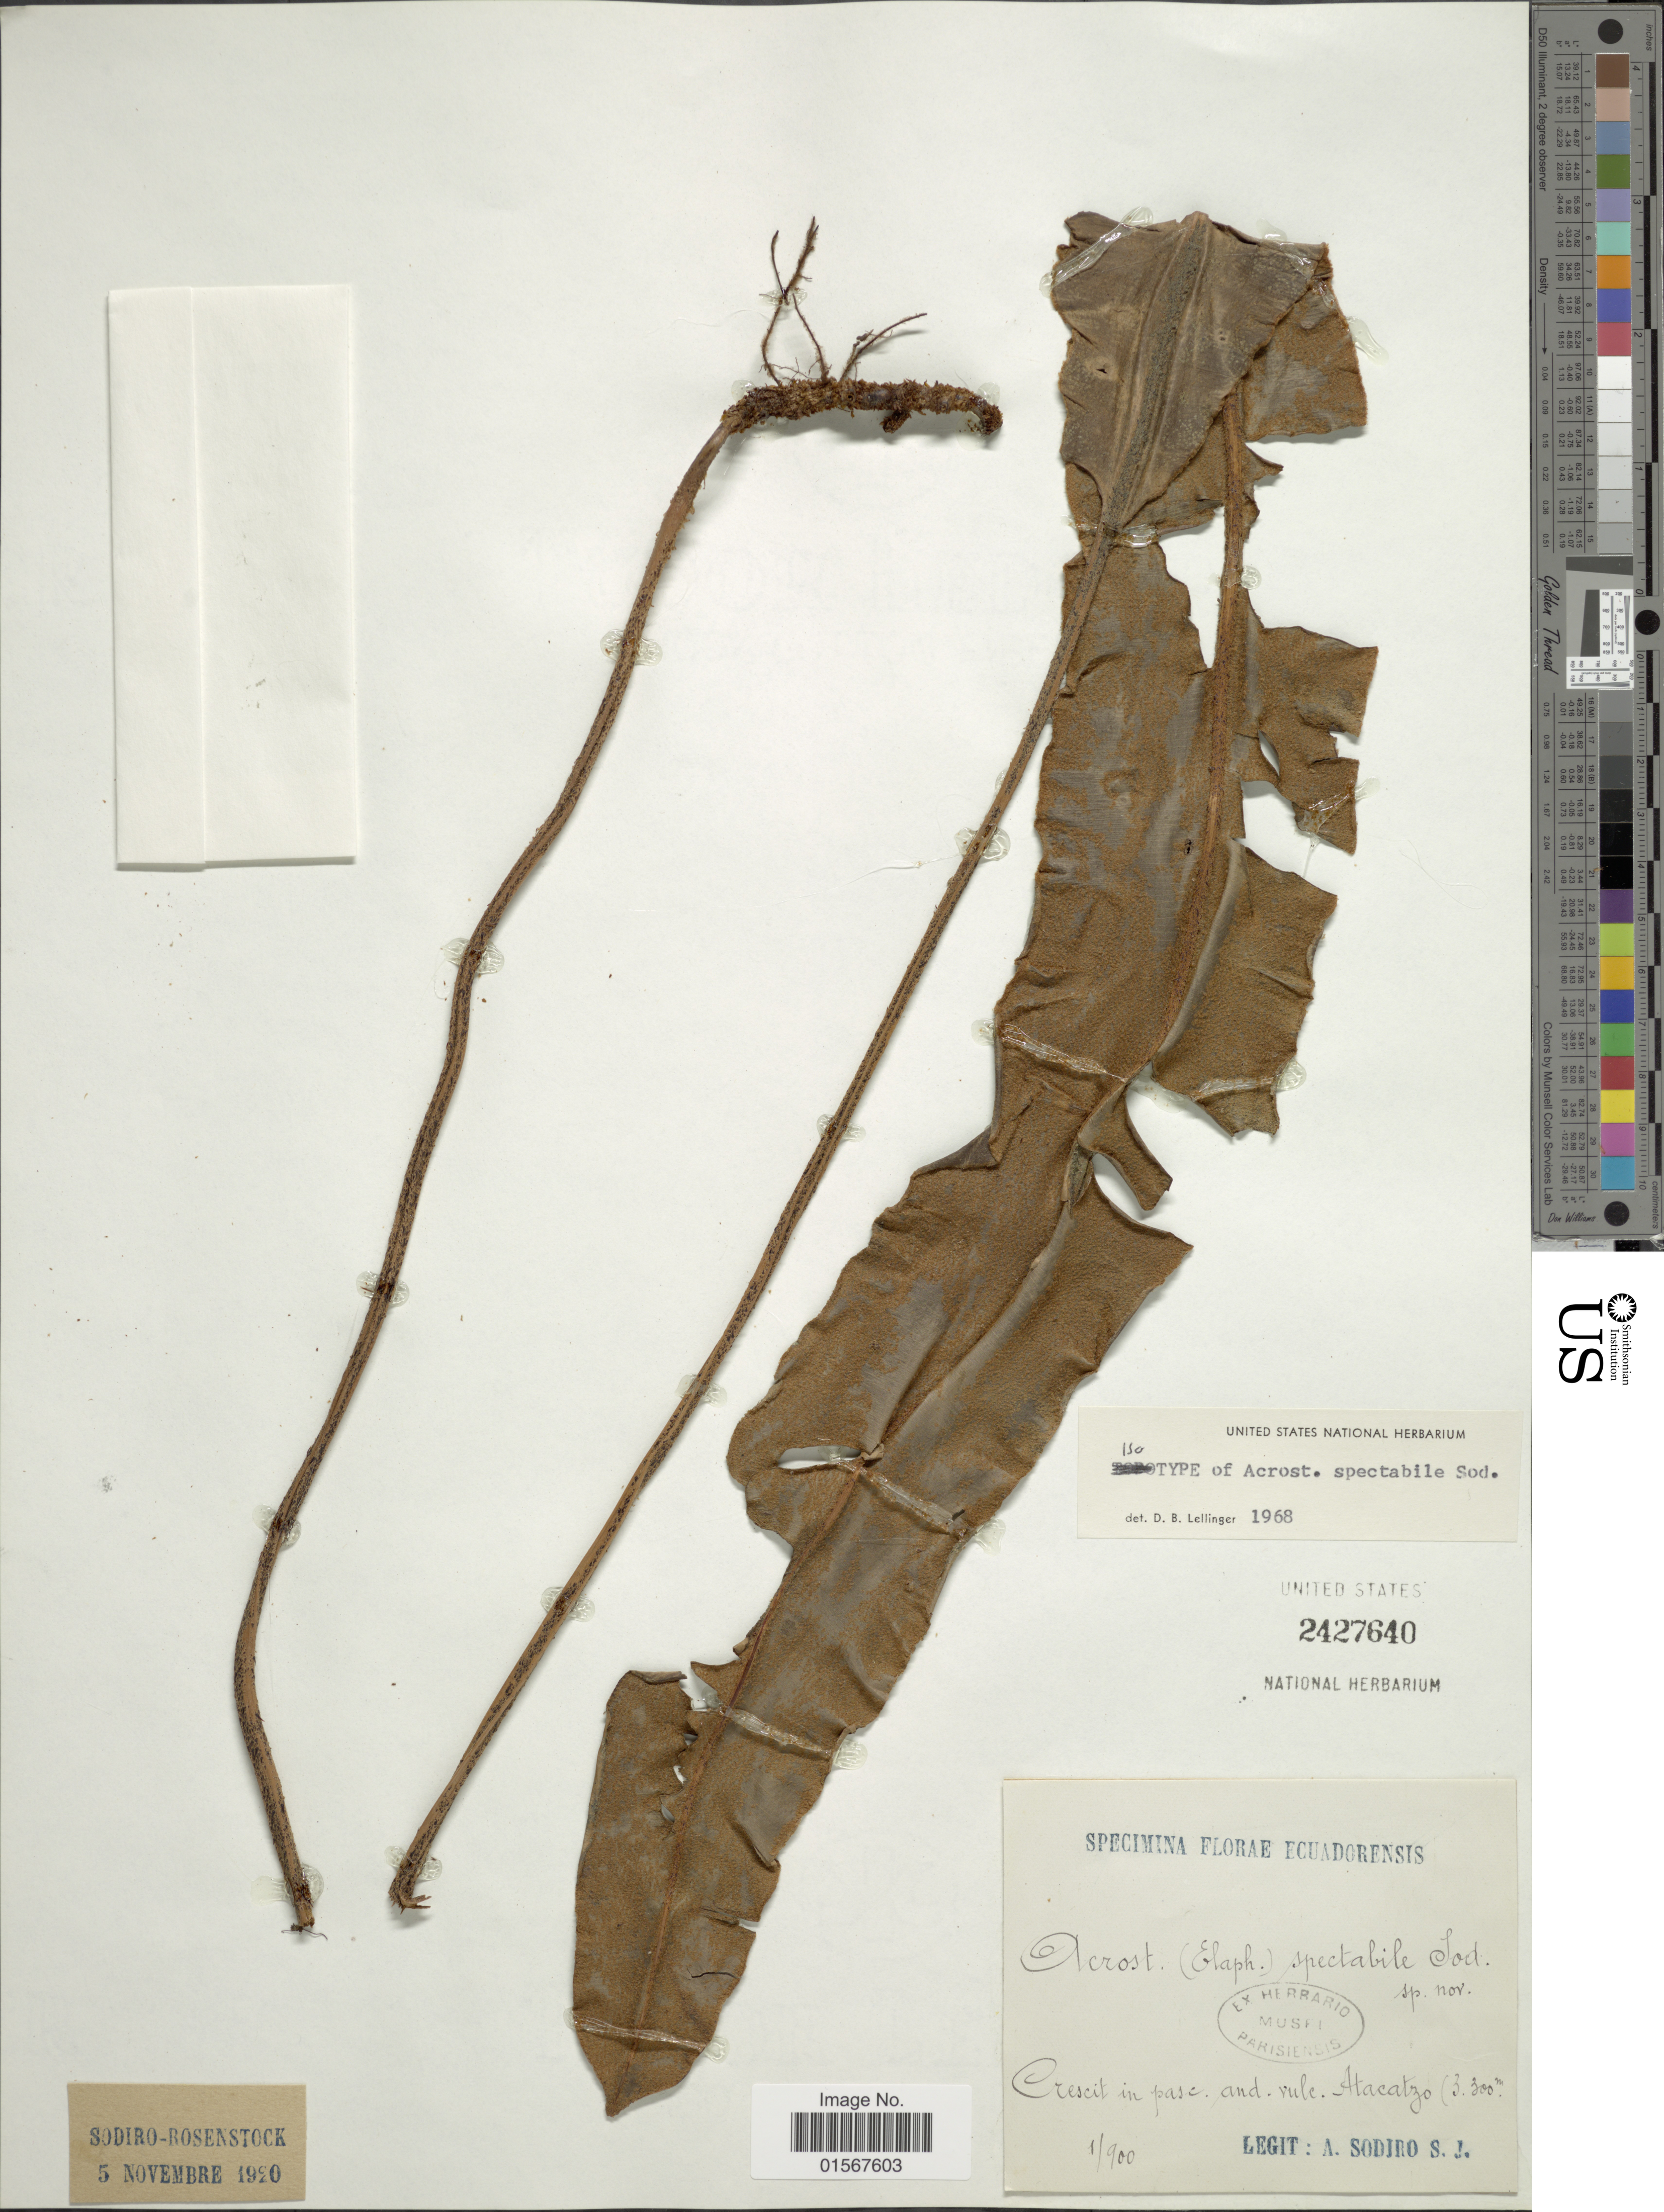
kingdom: Plantae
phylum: Tracheophyta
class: Polypodiopsida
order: Polypodiales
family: Dryopteridaceae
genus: Elaphoglossum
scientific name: Elaphoglossum spectabile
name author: (Sodiro) C. Chr.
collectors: A. Sodiro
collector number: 1/900?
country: Ecuador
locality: Ecuadorensis, Crescit in pase and vule Atacatzo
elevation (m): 3300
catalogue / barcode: US 2427640